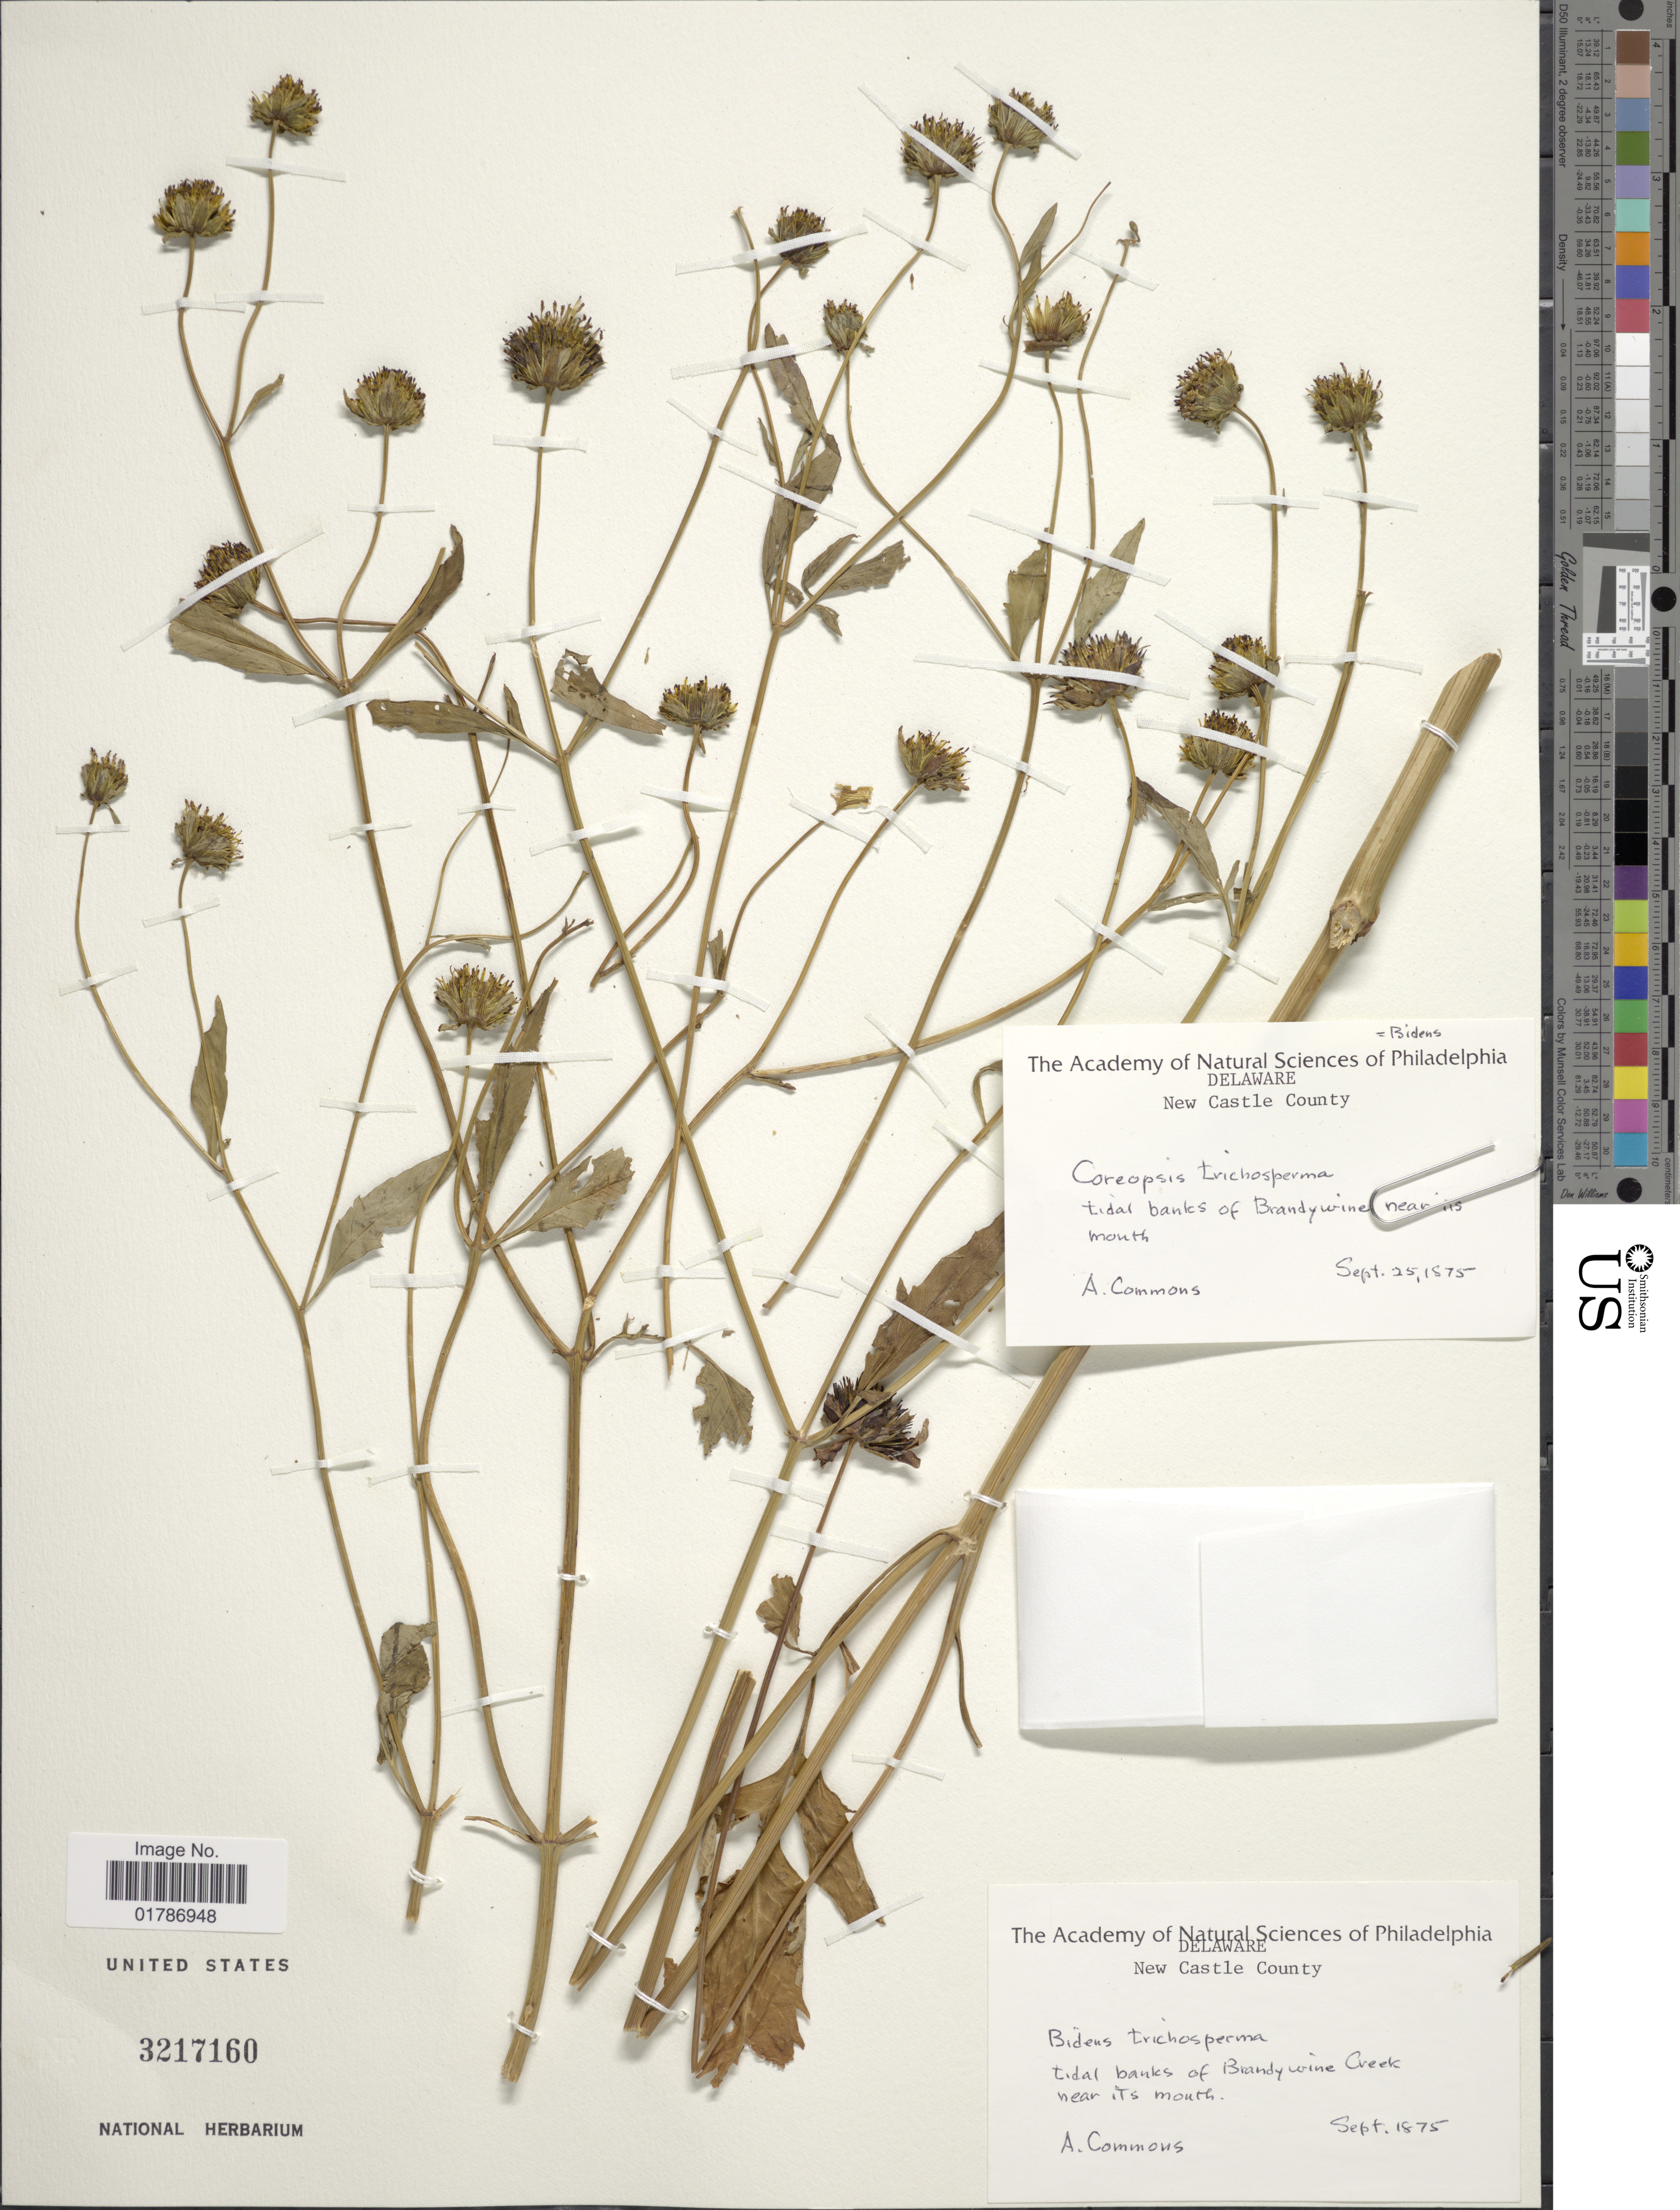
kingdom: Plantae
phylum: Tracheophyta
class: Magnoliopsida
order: Asterales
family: Asteraceae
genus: Bidens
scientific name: Bidens tichosperma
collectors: A. Commons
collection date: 1875-09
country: United States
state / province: Delaware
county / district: New Castle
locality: New Castle County, Tidal bansk of Brandy wine Creek near its mouth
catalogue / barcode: US 3217160